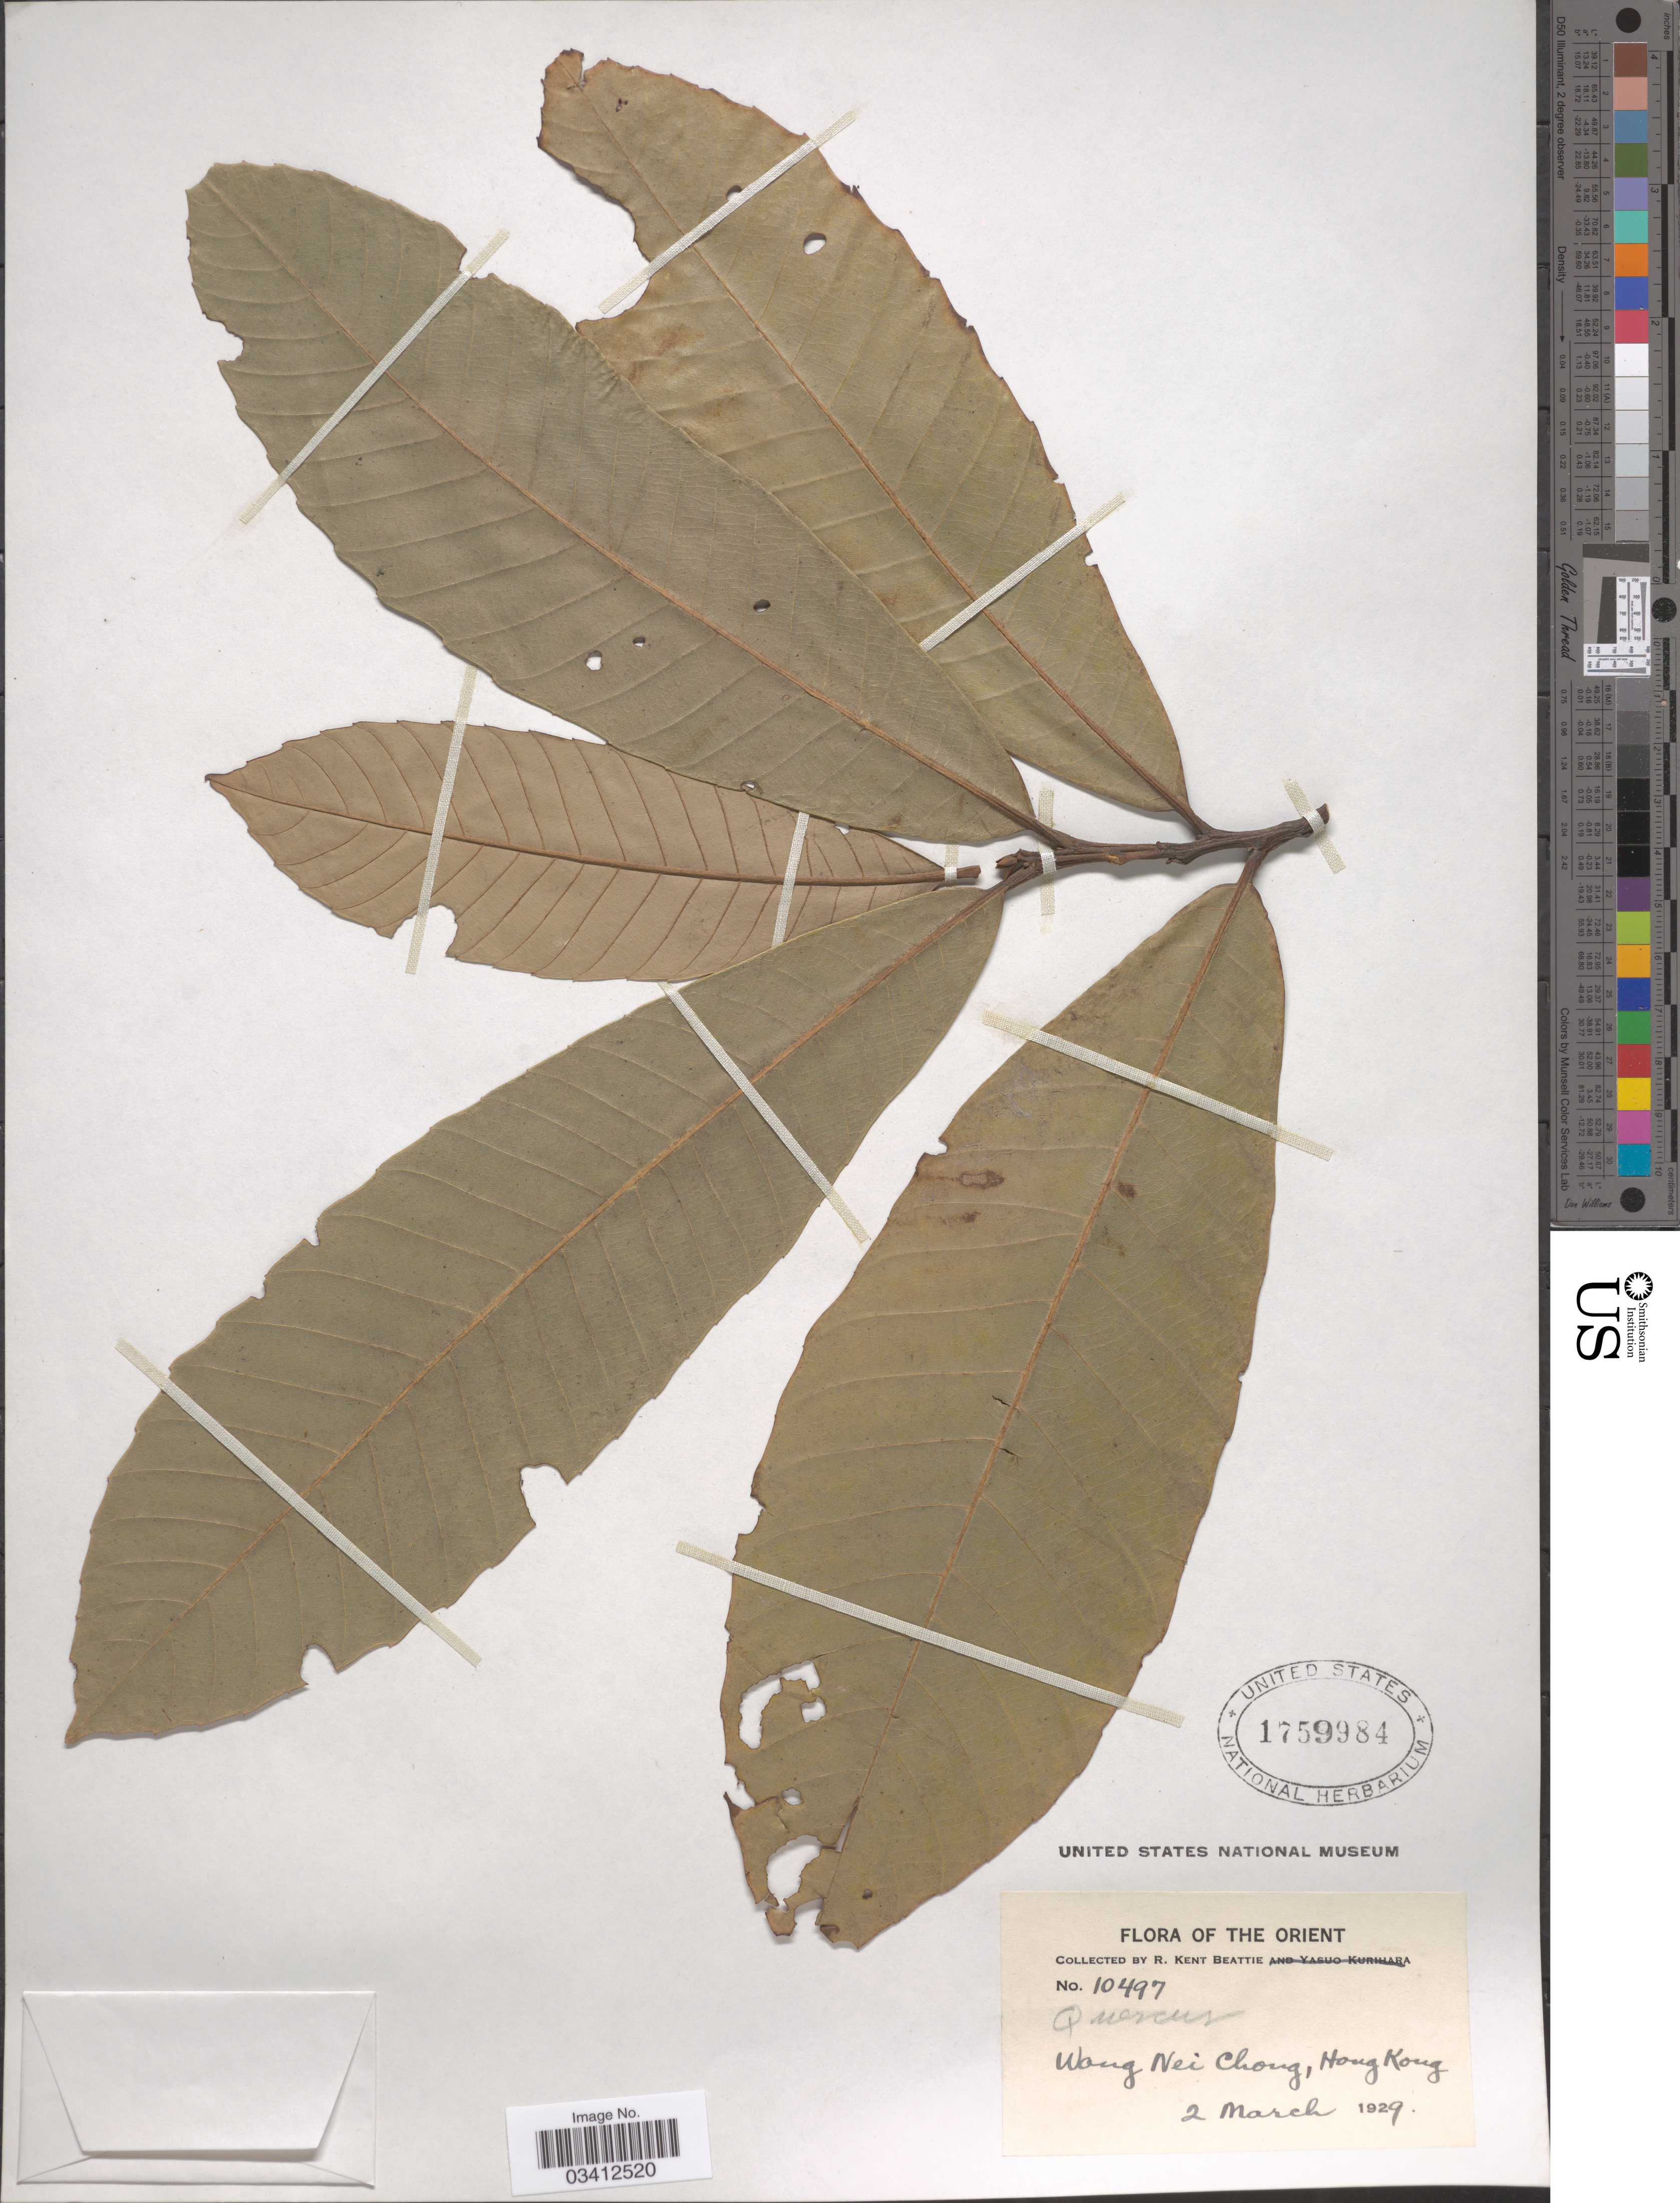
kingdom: Plantae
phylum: Tracheophyta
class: Magnoliopsida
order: Fagales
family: Fagaceae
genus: Quercus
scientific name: Quercus sp.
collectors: R. K. Beattie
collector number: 10497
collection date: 1929-03-02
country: China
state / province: Hong Kong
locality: The Orient. Wong Nei Chong.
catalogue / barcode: US 1759984